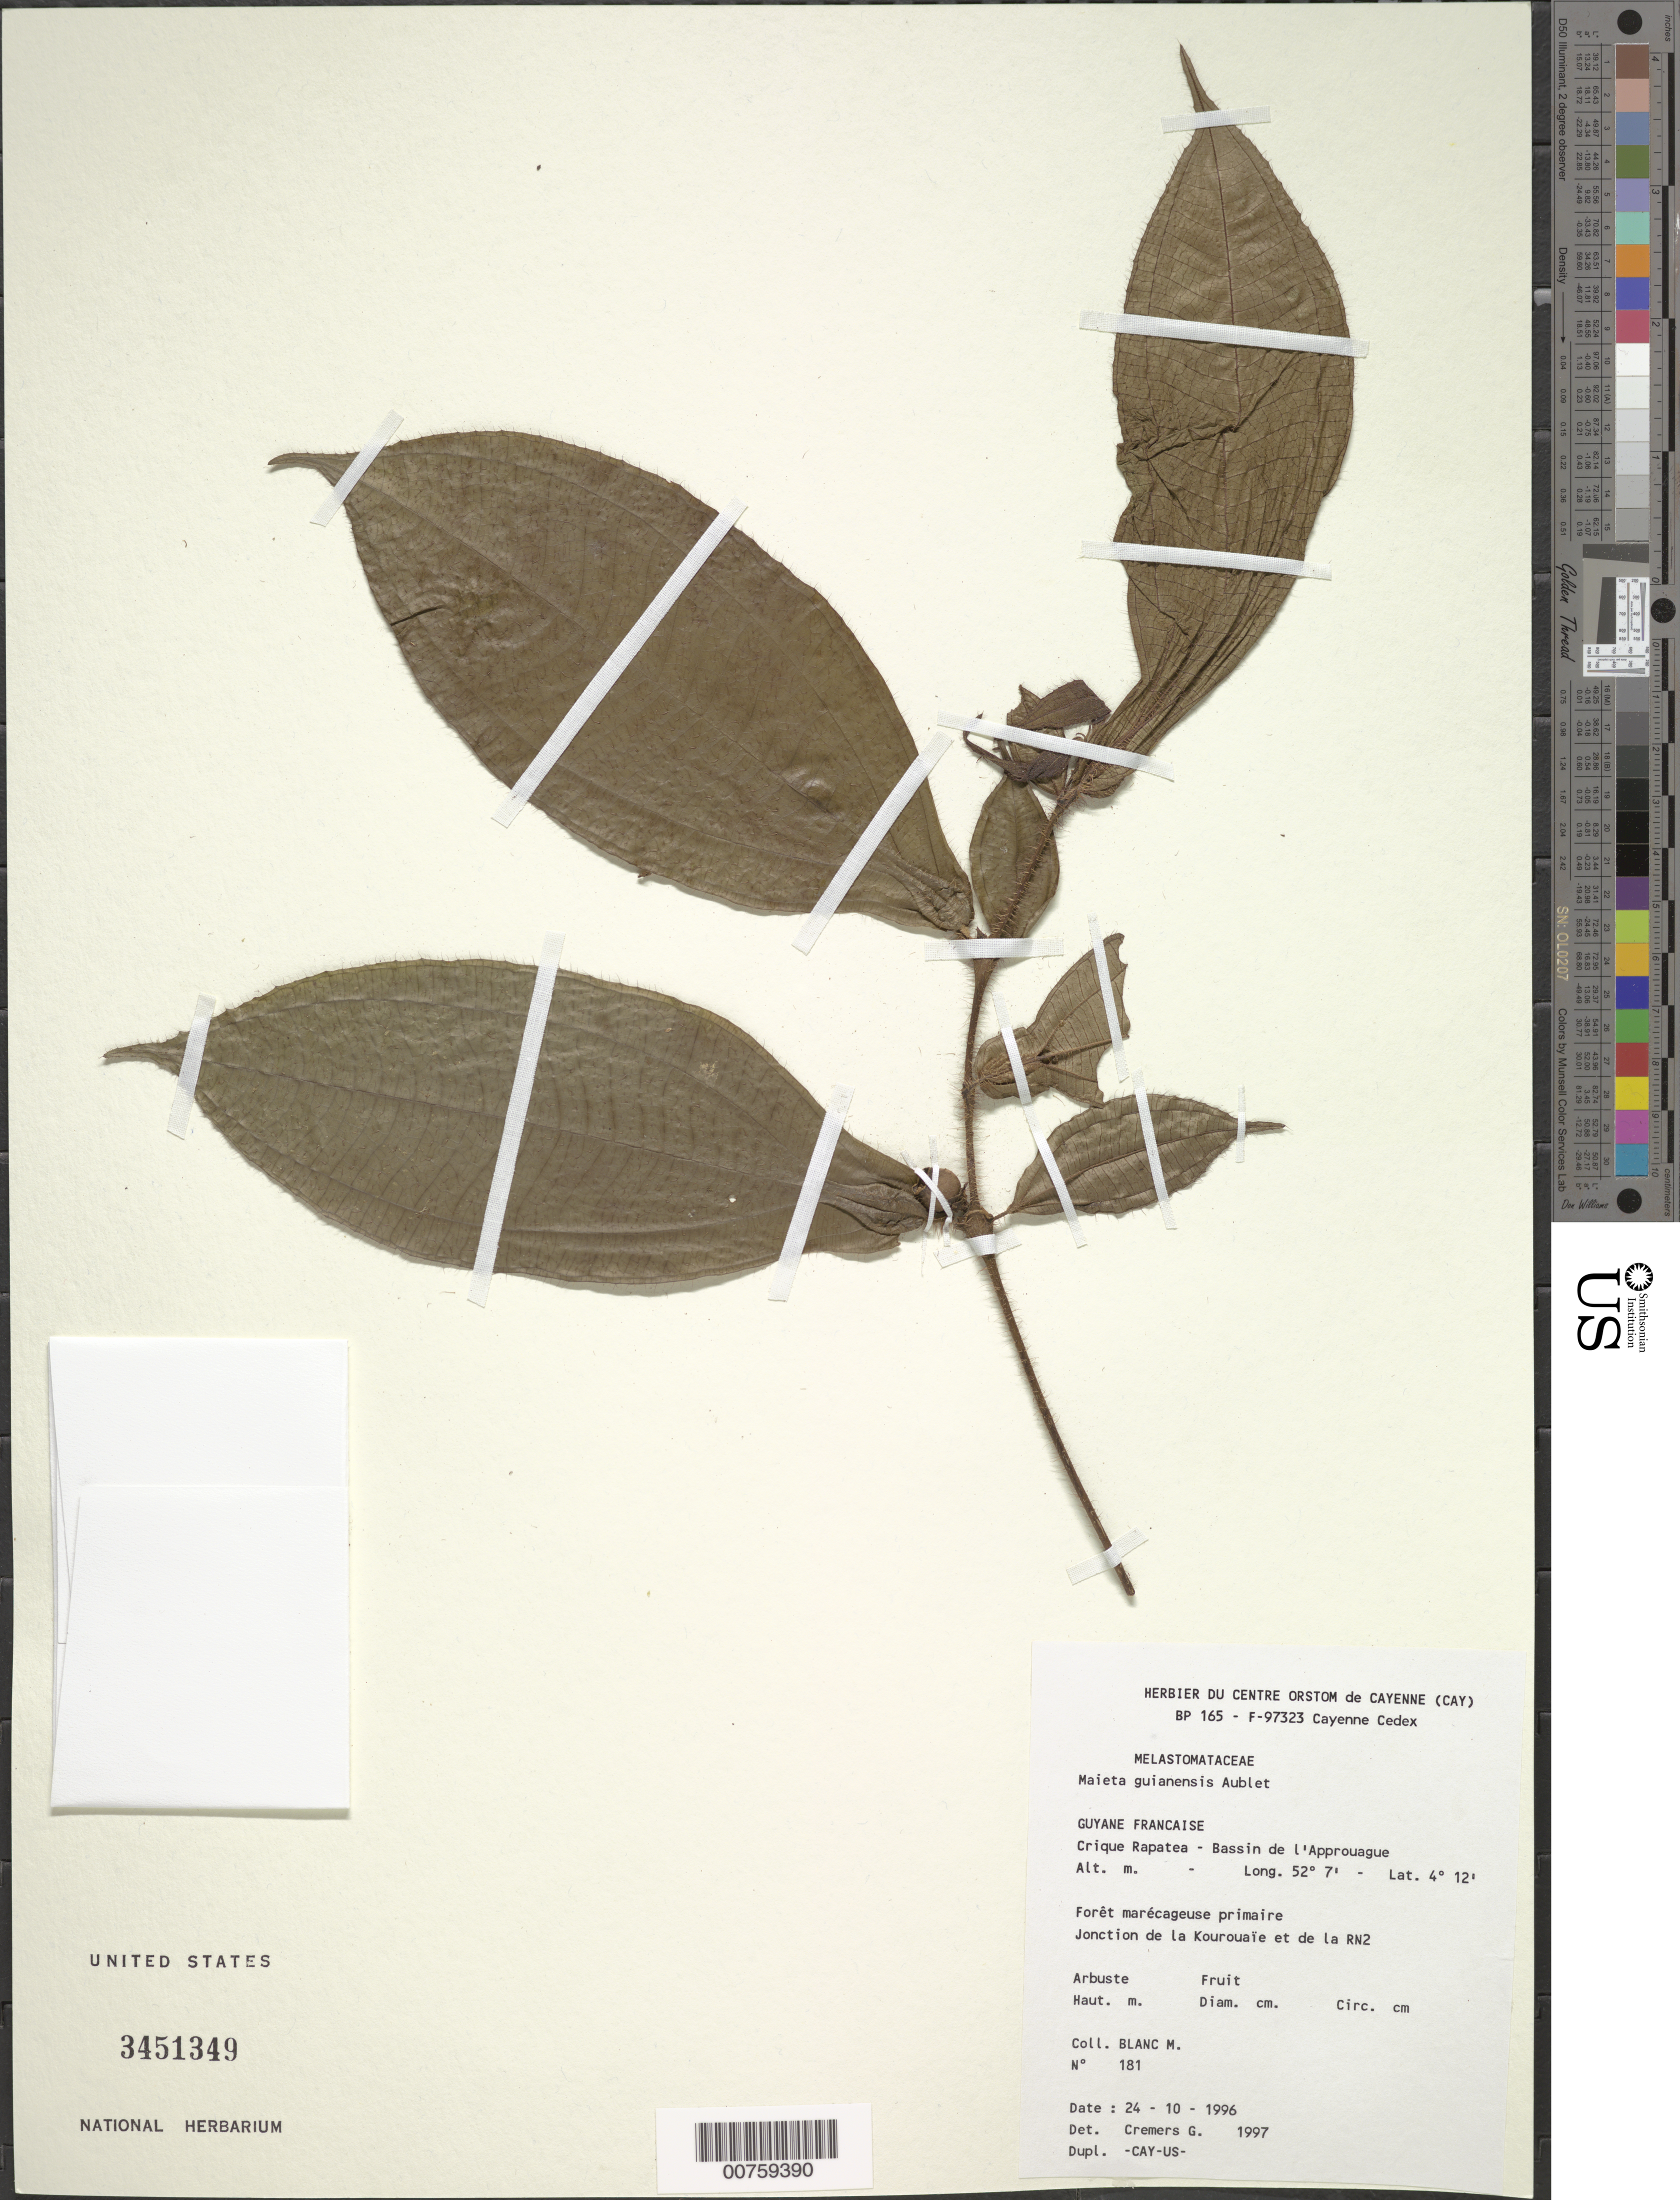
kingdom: Plantae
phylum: Tracheophyta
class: Magnoliopsida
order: Myrtales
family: Melastomataceae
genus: Maieta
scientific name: Maieta guianensis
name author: Aubl.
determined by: Michelangeli, F. A.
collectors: M. Blanc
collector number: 181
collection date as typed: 24-Oct-96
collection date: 1996-10-24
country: French Guiana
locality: Crique Rapatea, Bassin de l'Approuague; jonction de la Kourouaïe et de la RN2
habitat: Primary forest, marshy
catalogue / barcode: US 3451349